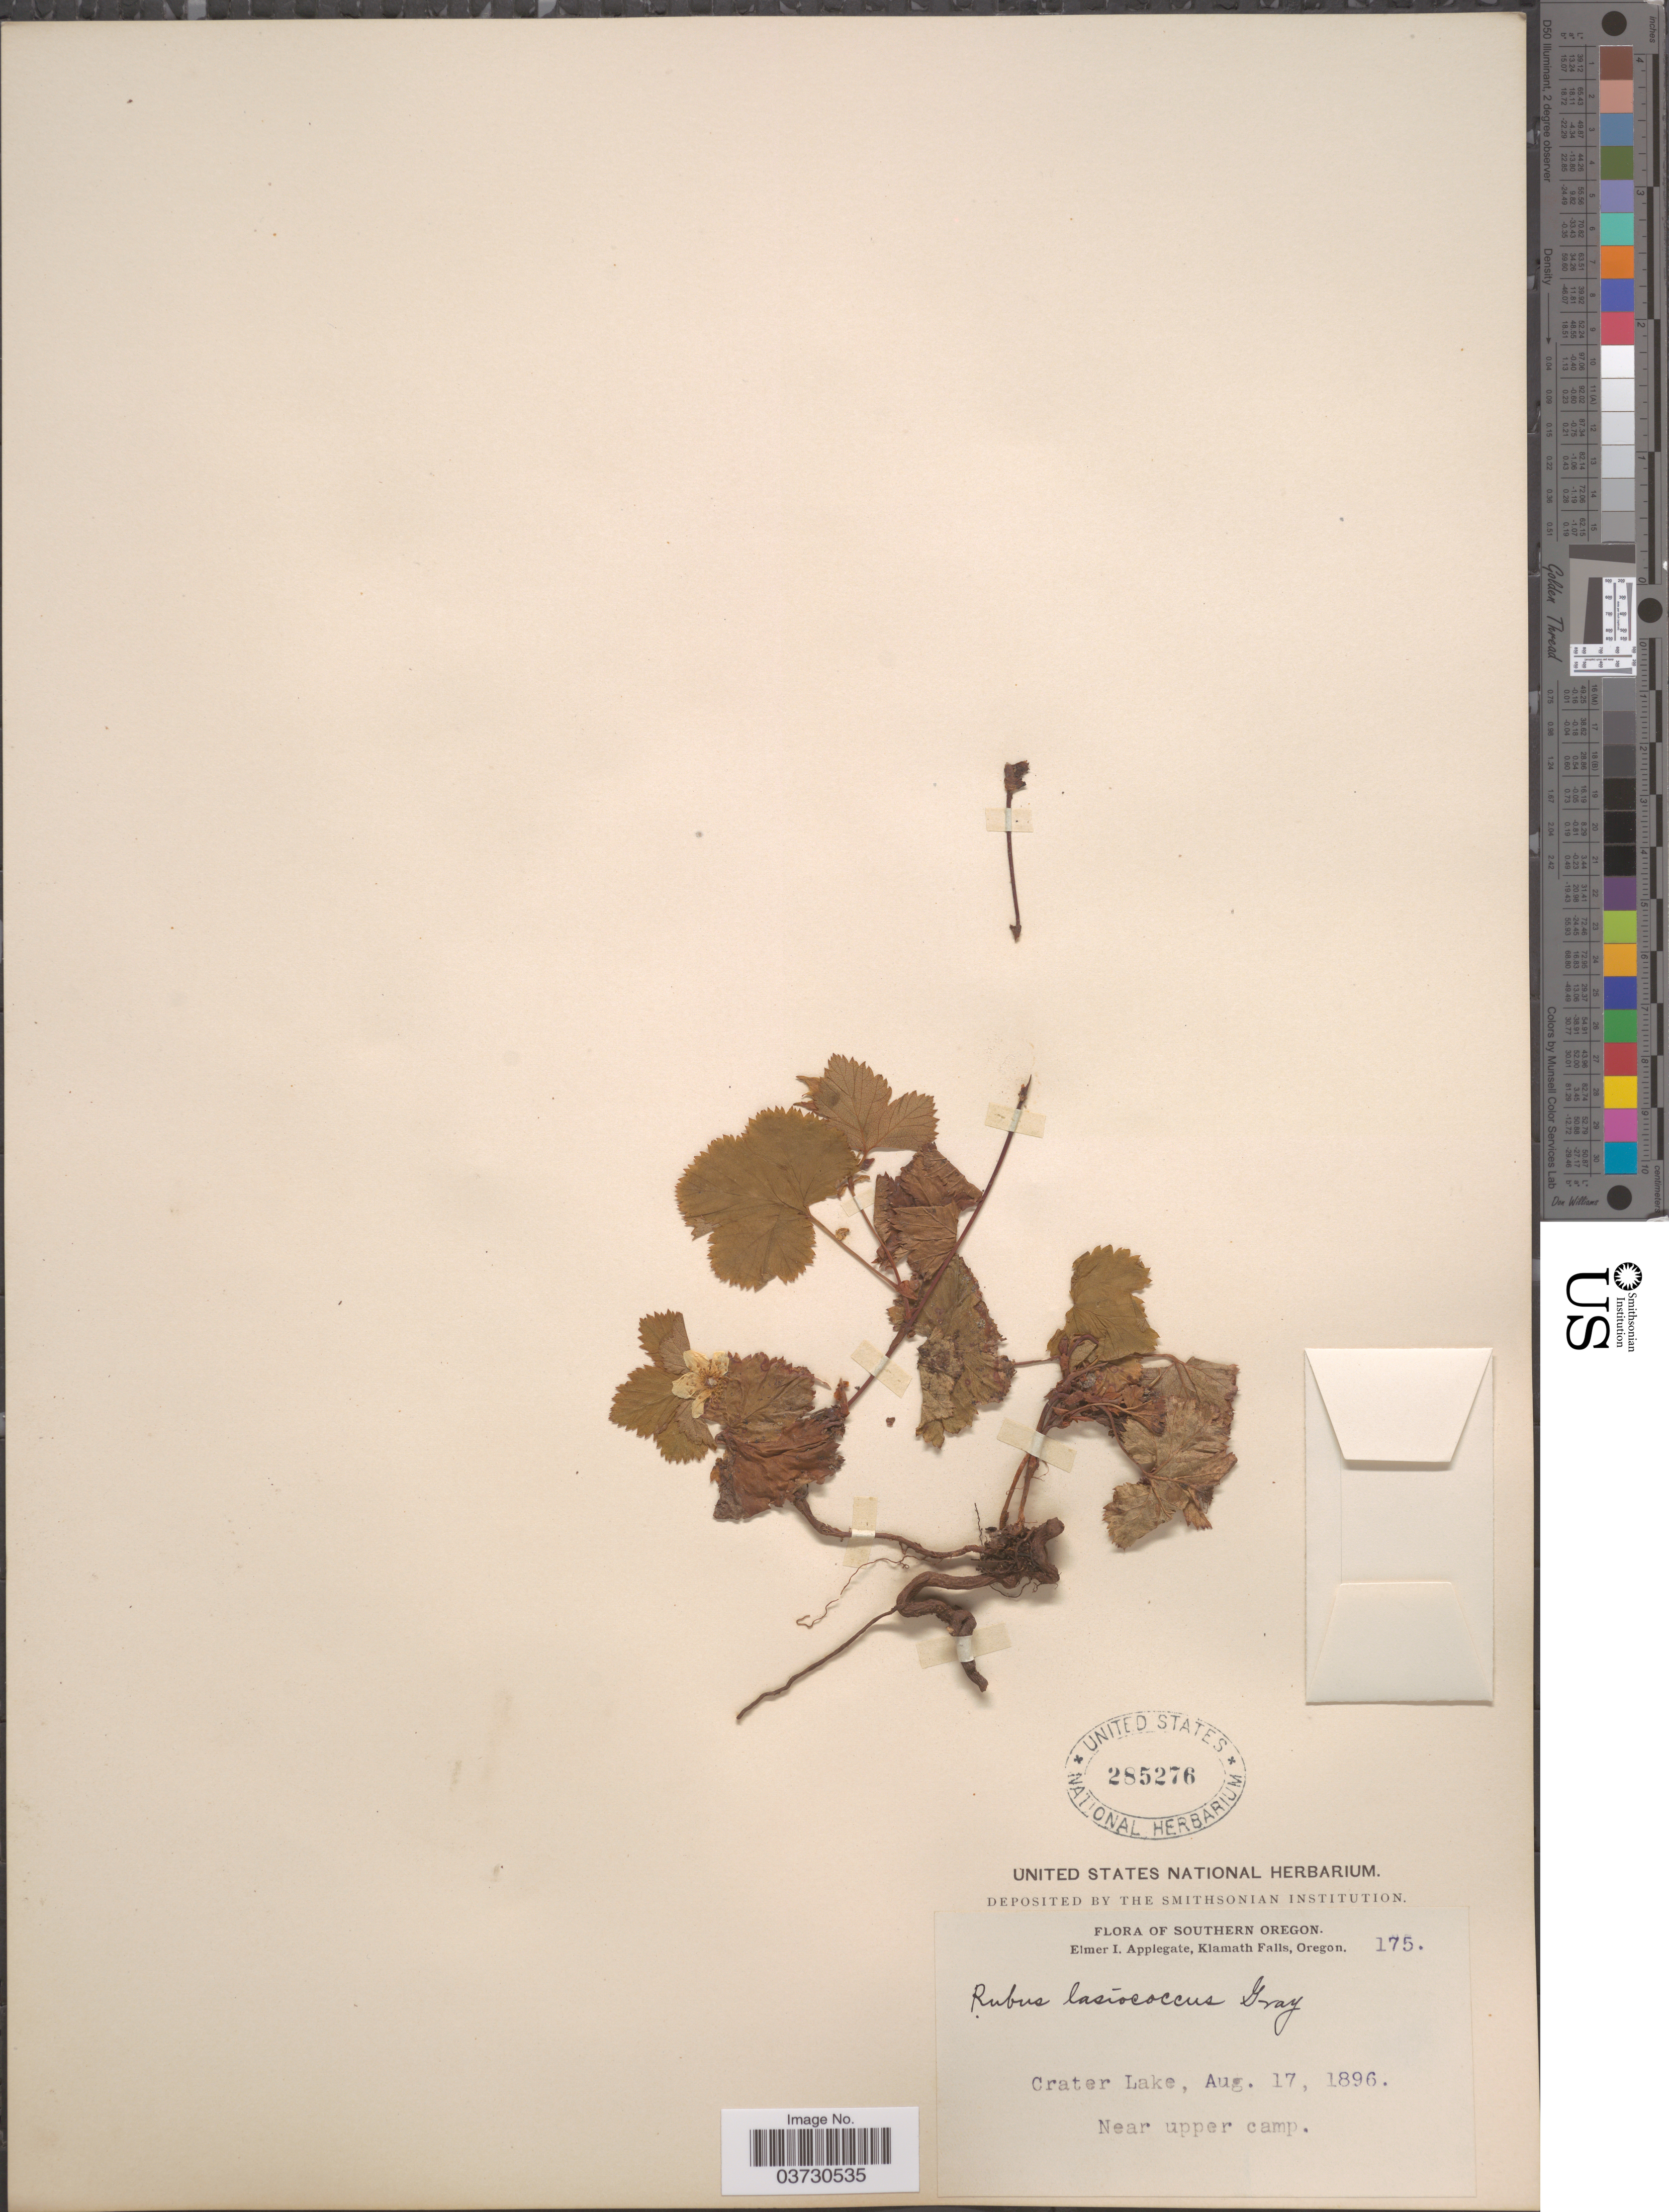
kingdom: Plantae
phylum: Tracheophyta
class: Magnoliopsida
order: Rosales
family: Rosaceae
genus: Rubus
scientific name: Rubus lasiococcus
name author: A. Gray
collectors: E. I. Applegate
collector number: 175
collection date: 1896-08-17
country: United States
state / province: Oregon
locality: Southern Oregon. Crater Lake. Near upper camp.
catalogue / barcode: US 285276